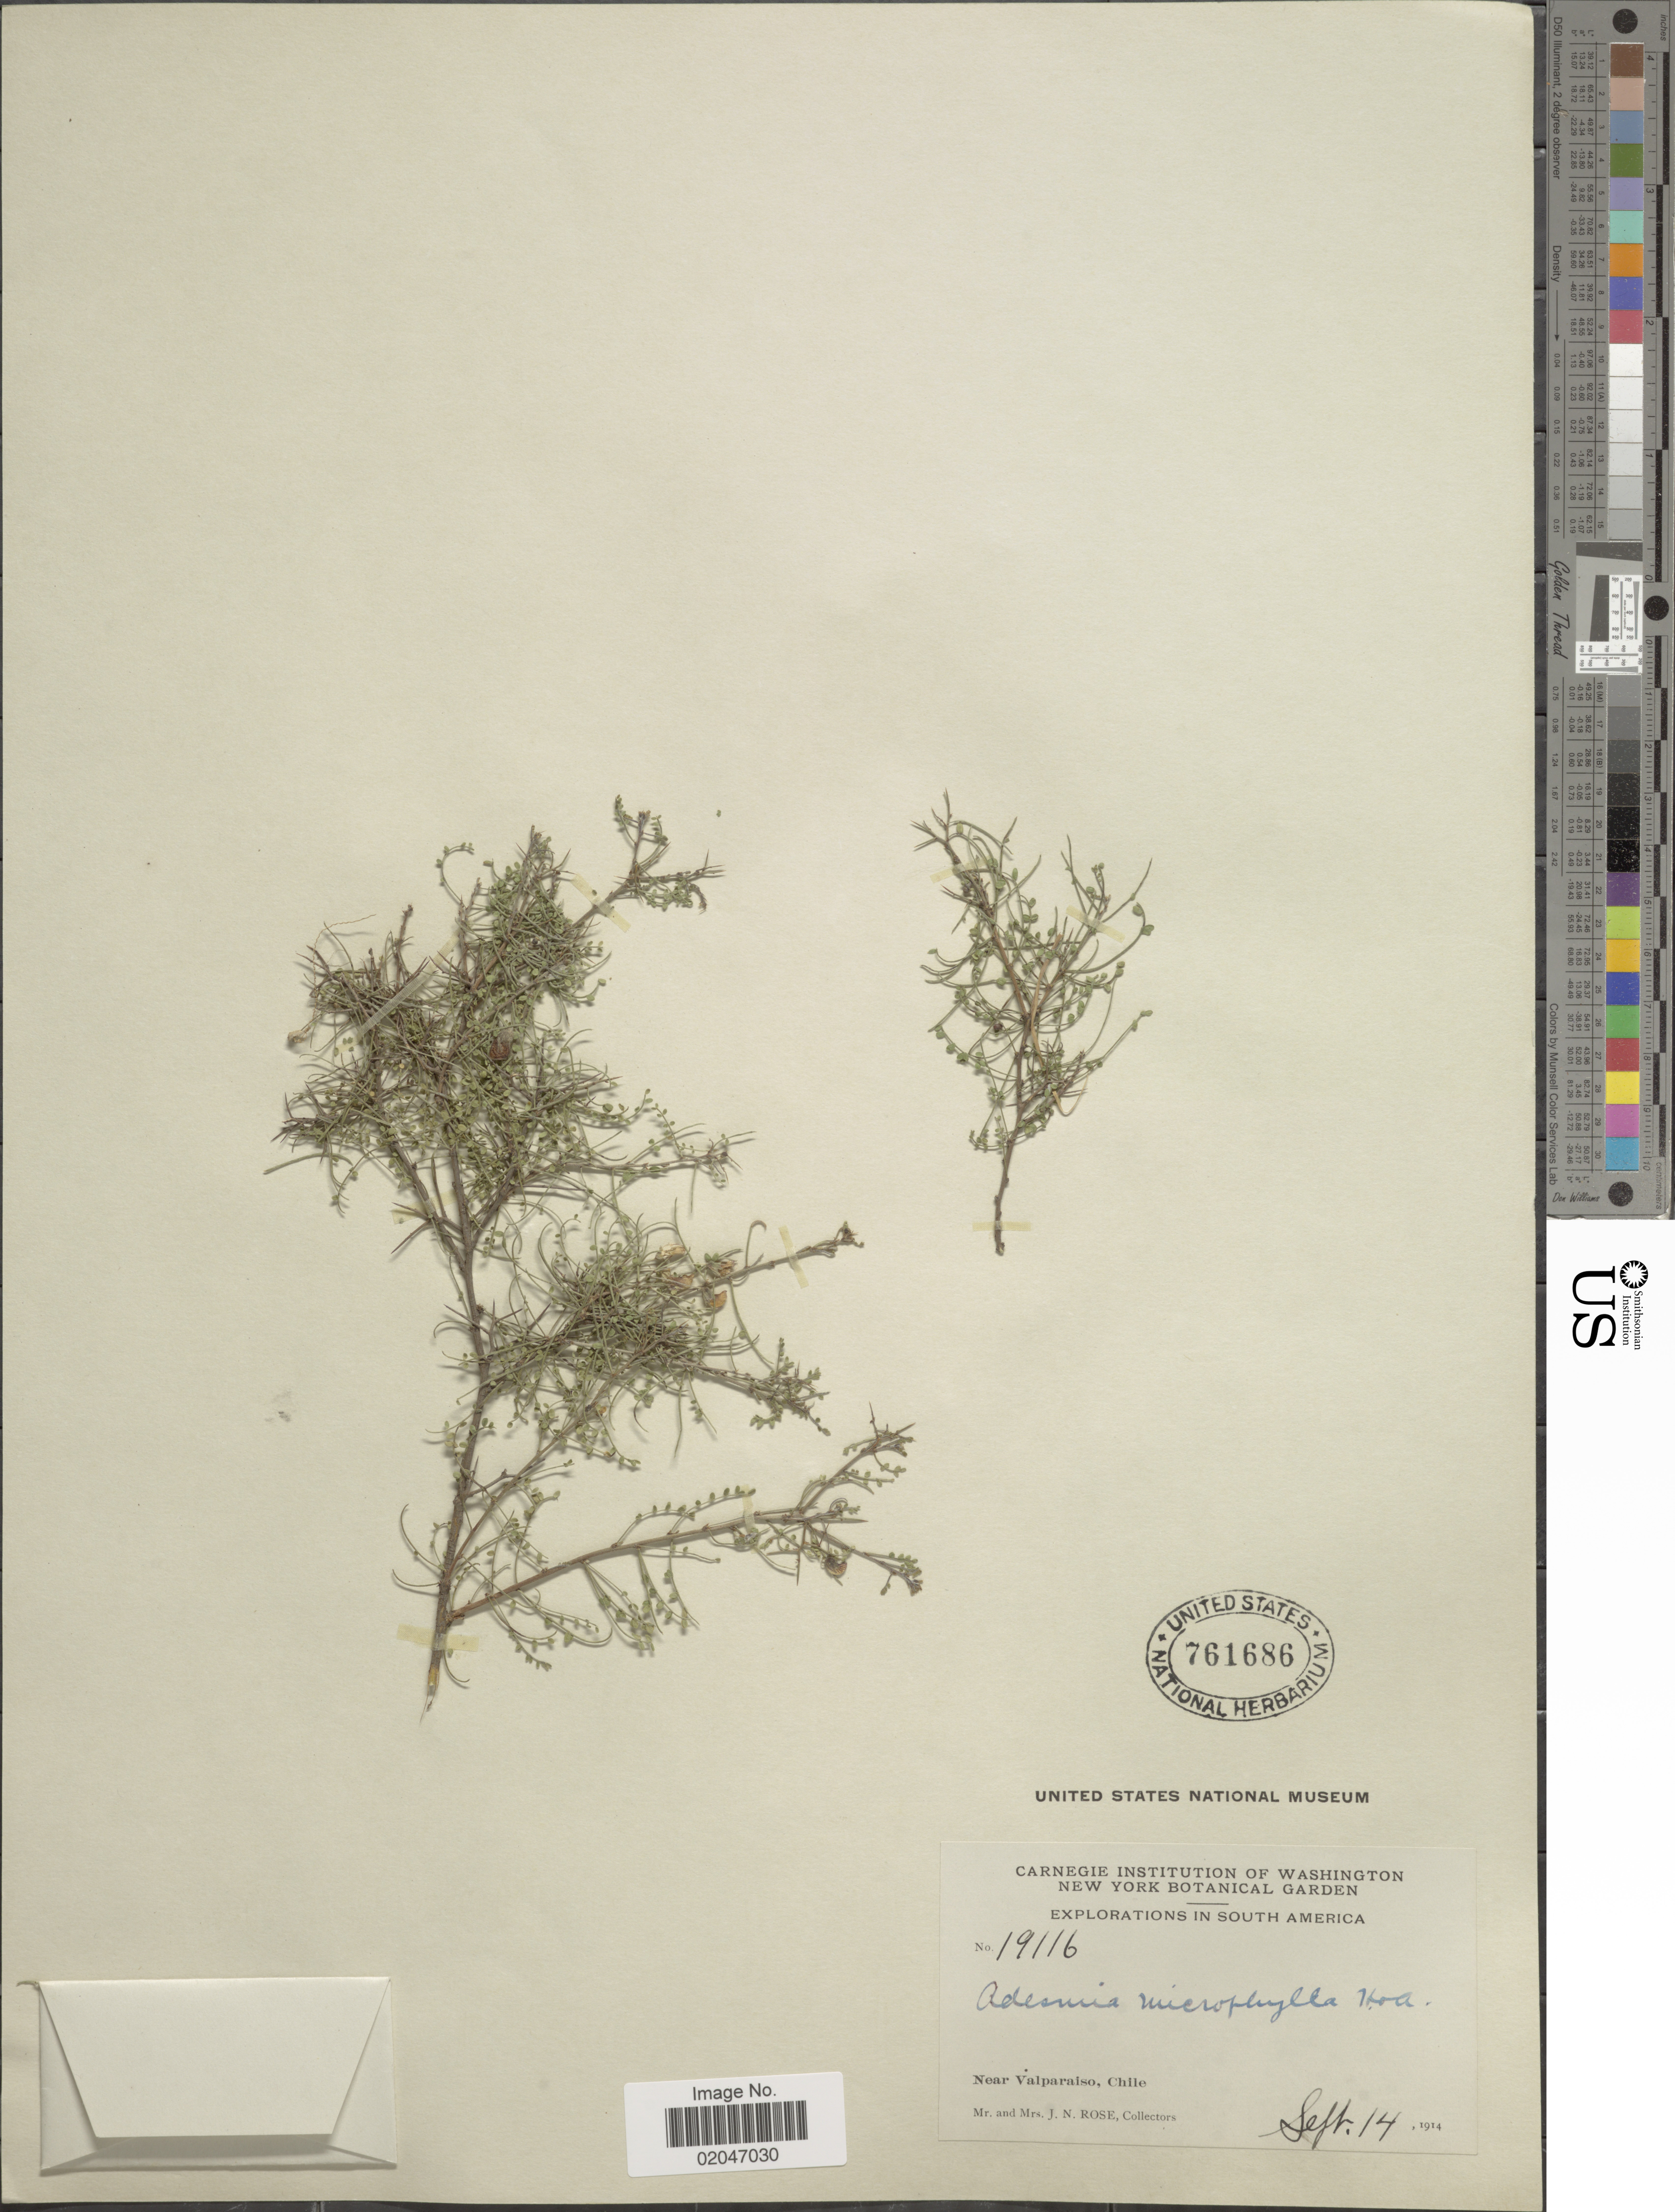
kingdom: Plantae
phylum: Tracheophyta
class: Magnoliopsida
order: Fabales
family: Fabaceae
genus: Adesmia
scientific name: Adesmia microphylla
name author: Hook. & Arn.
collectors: J. N. Rose & L. B. Rose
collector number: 19116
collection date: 1914-09-14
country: Chile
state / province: Valparaíso (V)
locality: Near Valparaiso.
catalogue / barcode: US 761686